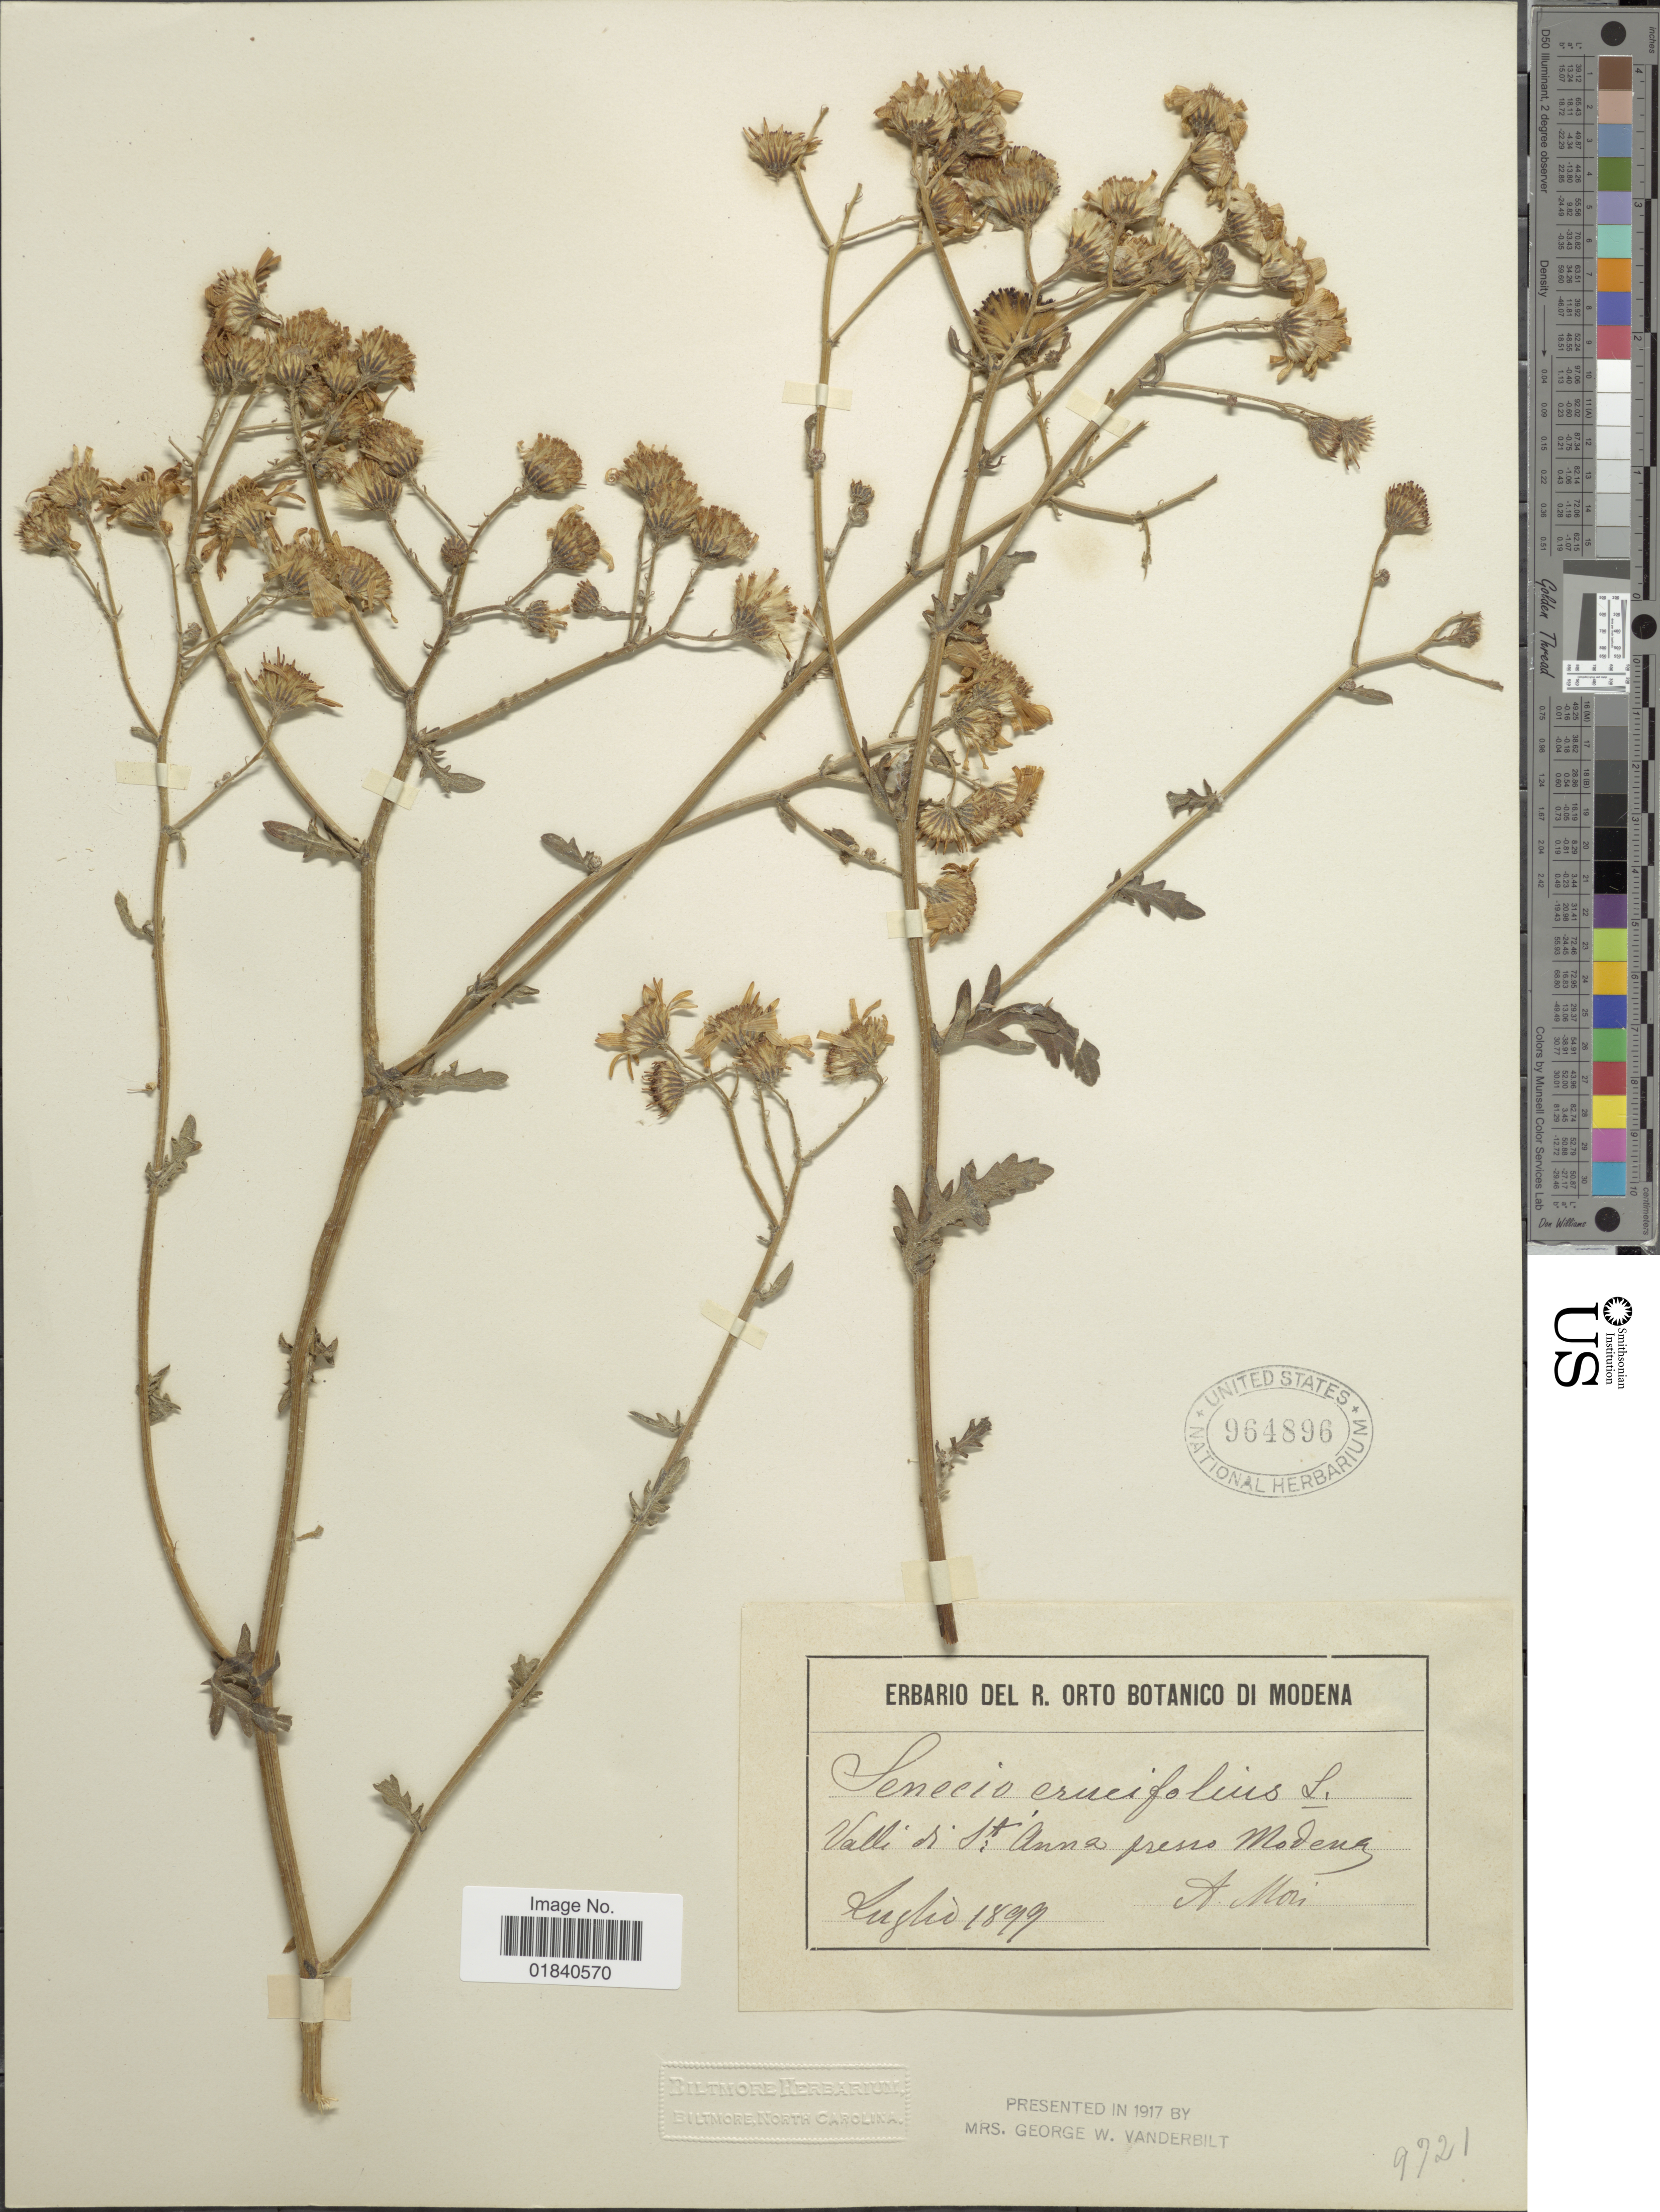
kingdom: Plantae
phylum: Tracheophyta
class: Magnoliopsida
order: Asterales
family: Asteraceae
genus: Jacobaea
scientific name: Jacobaea erucifolia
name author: (L.) G. Gaertn. et al.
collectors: A. Mori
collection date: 1899-08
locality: Valli di St. Anna presso Modena [interpreted]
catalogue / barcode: US 964896